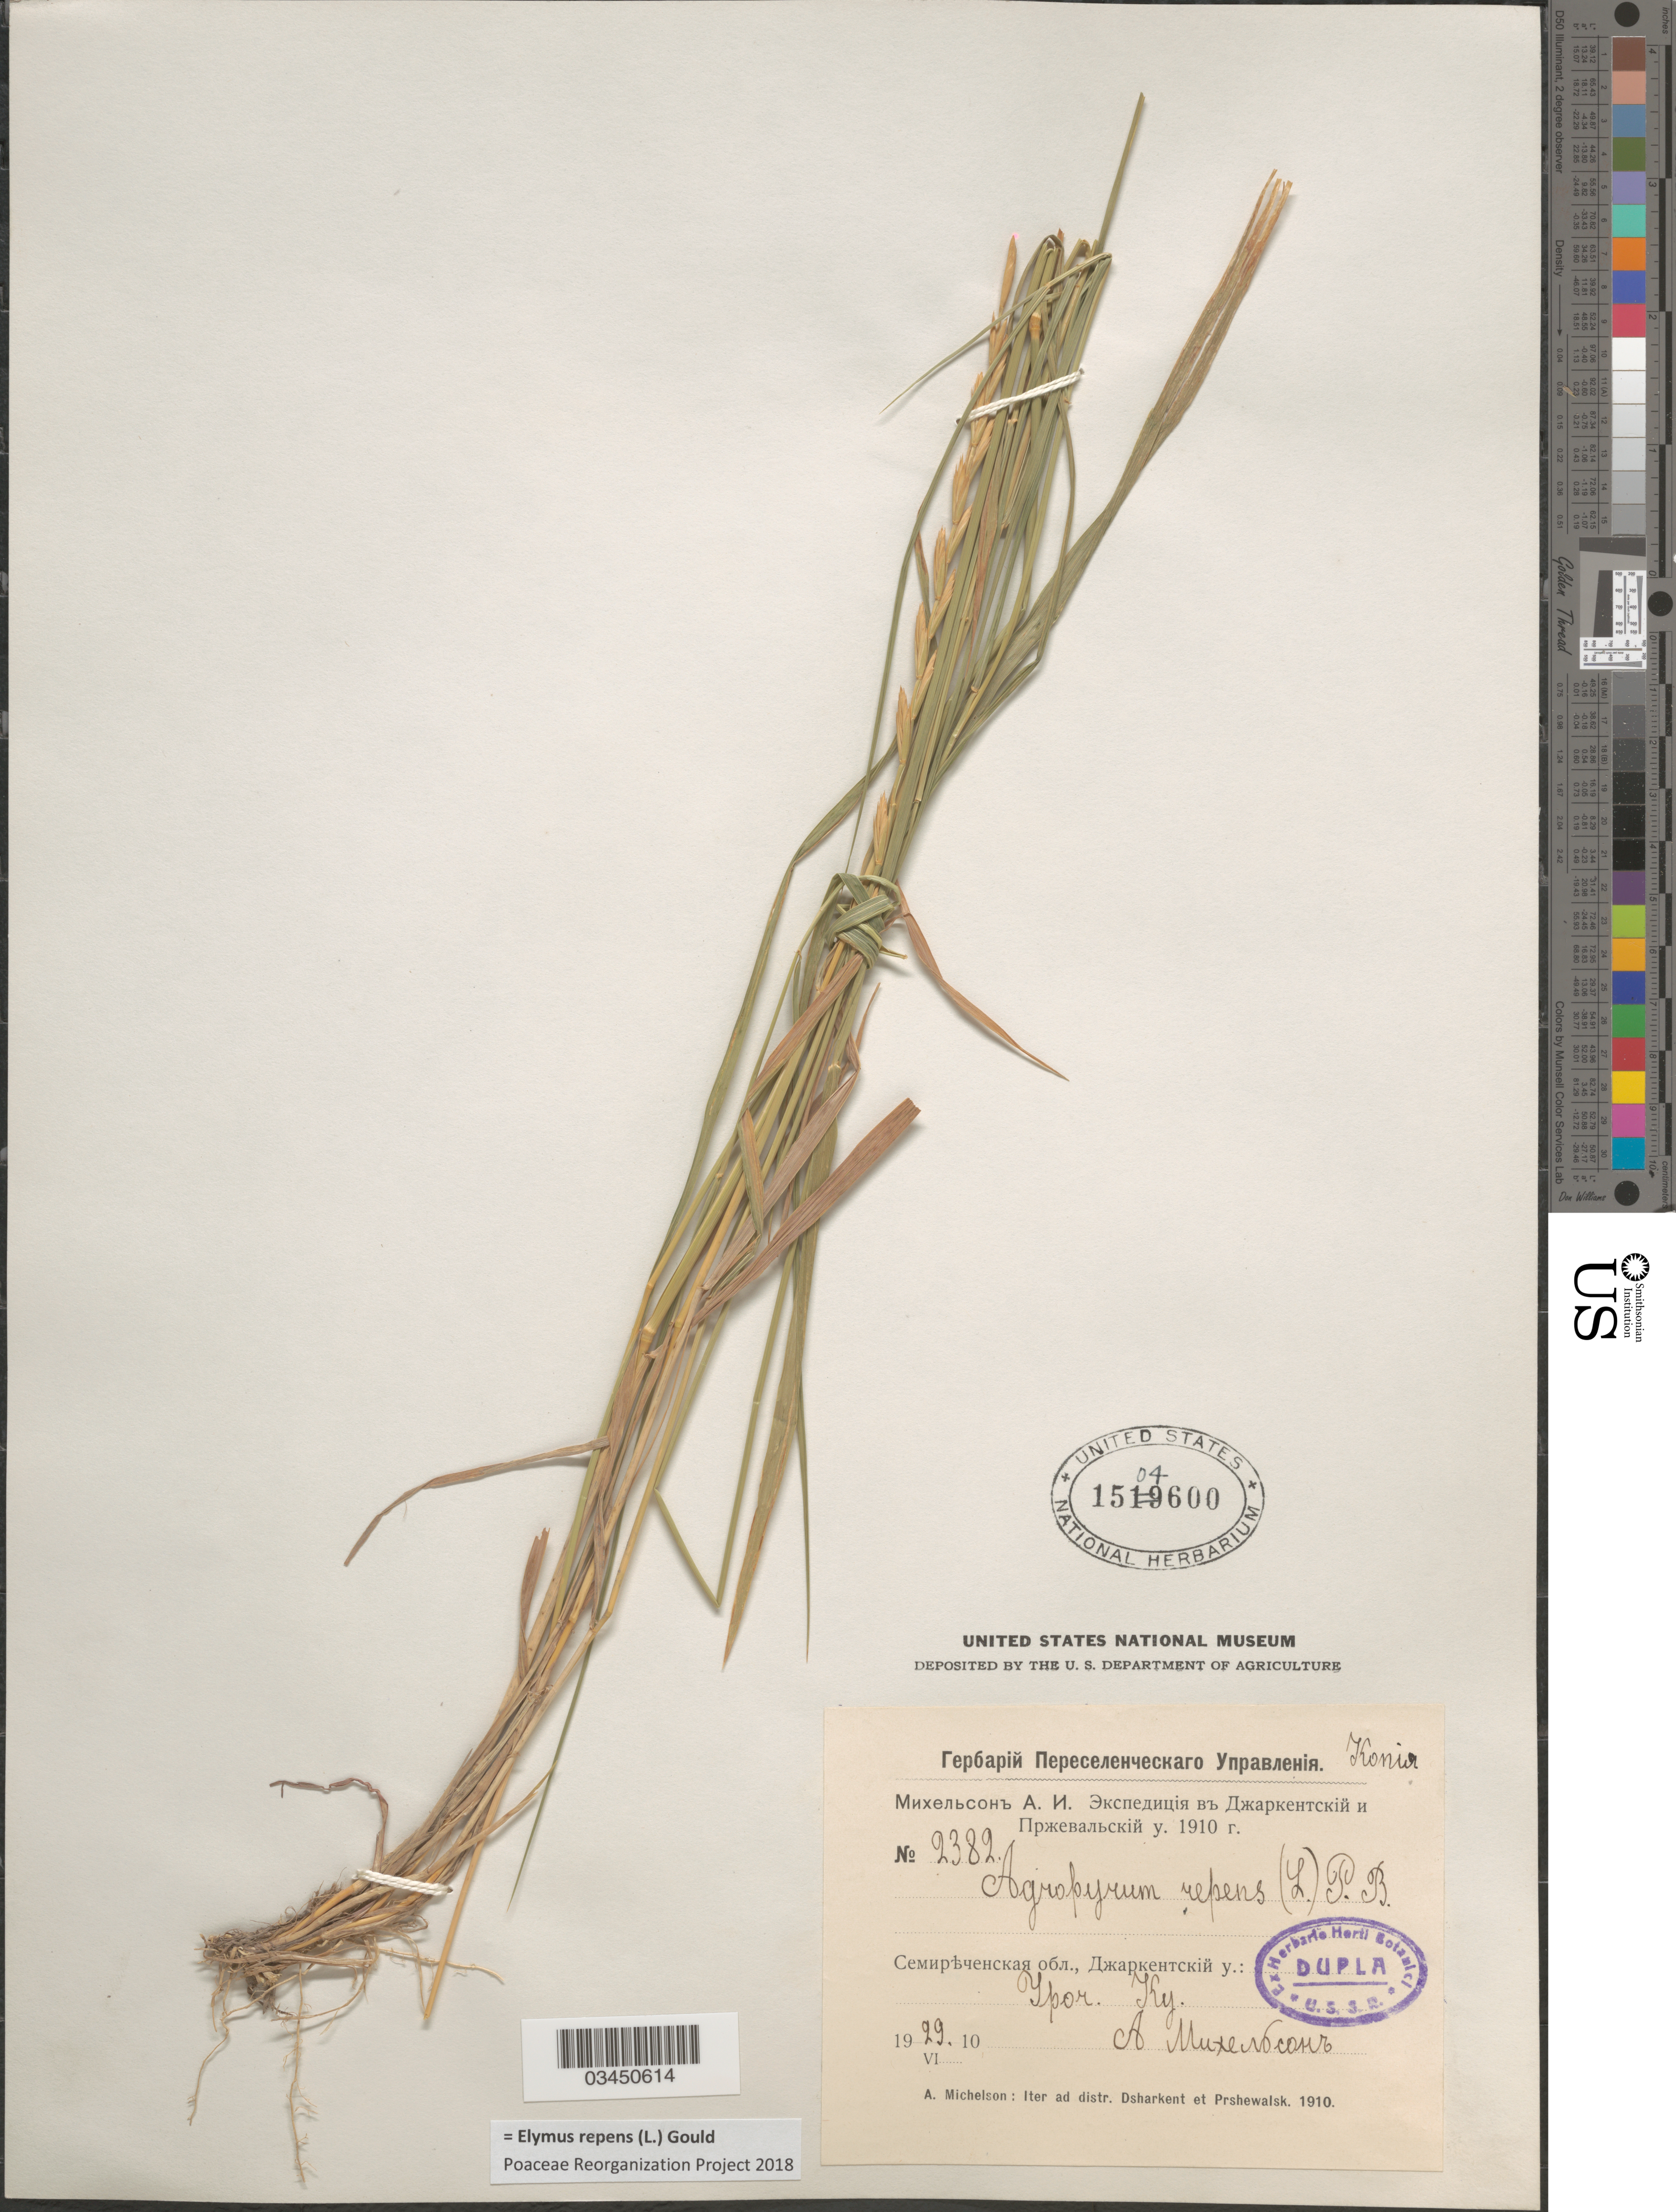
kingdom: Plantae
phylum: Tracheophyta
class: Liliopsida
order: Poales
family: Poaceae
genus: Elymus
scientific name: Elymus repens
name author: (L.) Gould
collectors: A. Michelson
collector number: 2382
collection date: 1910-06-29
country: Kazakhstan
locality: Ku mts.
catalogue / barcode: US 1504600